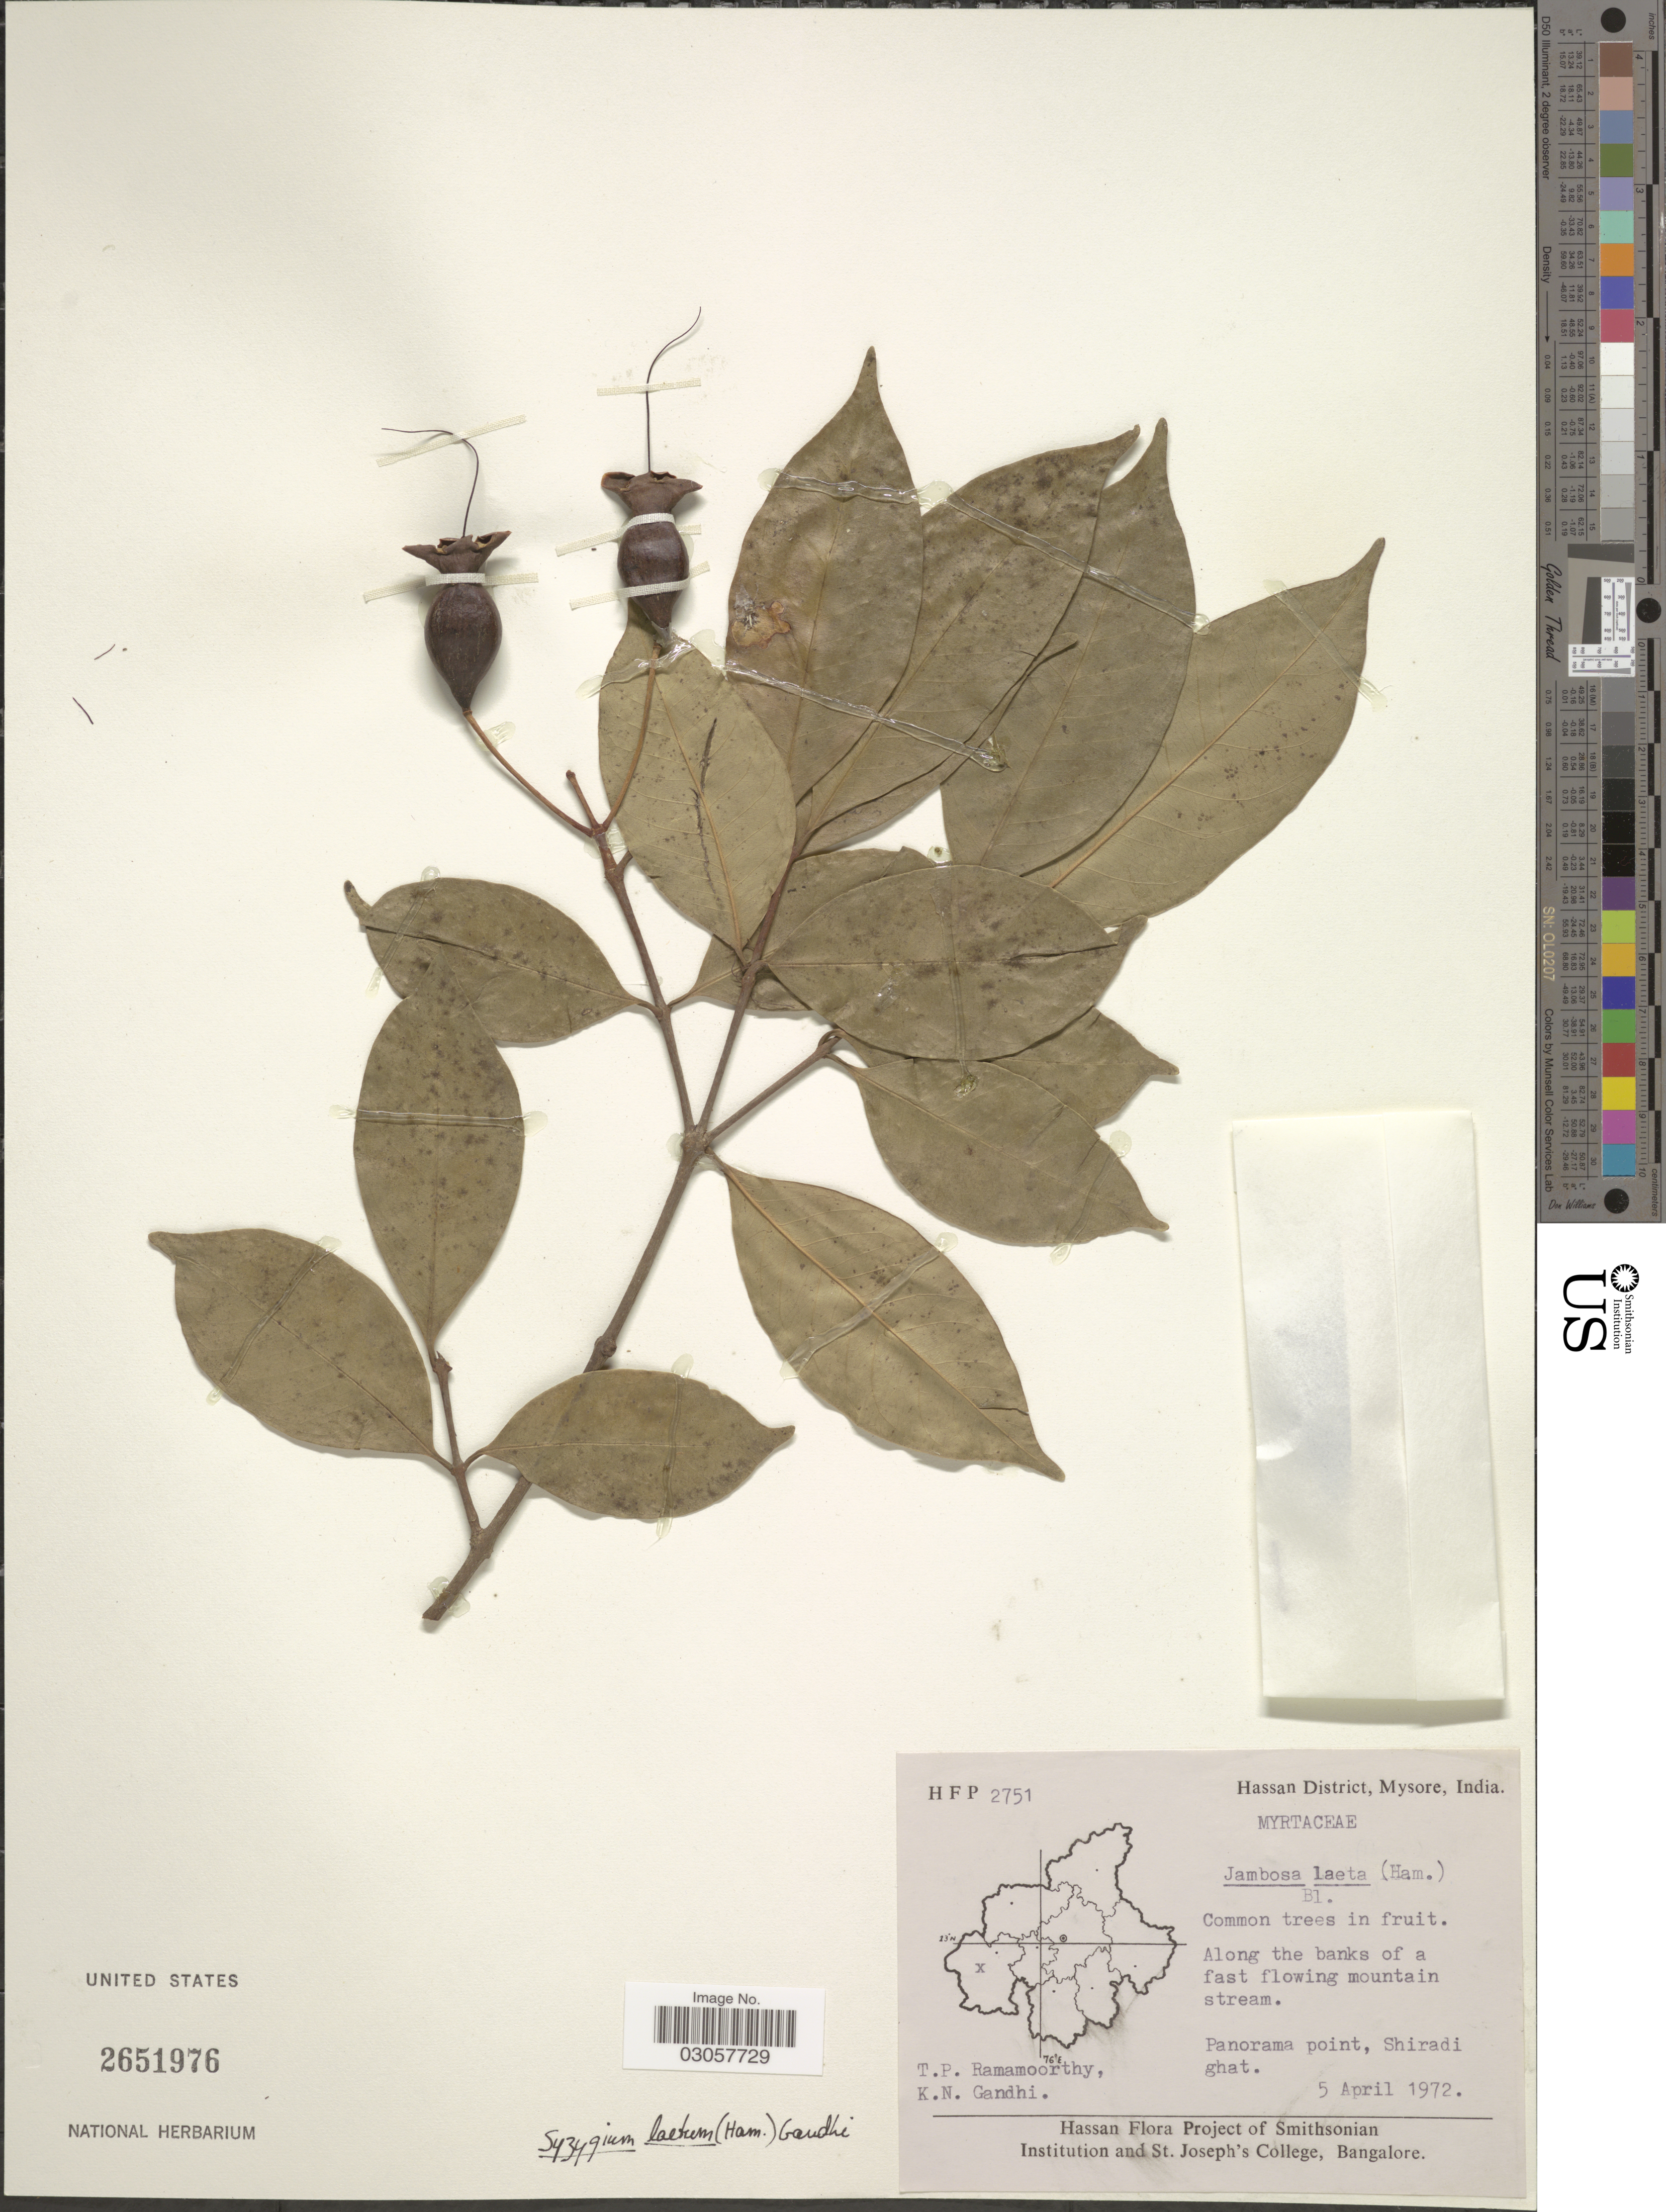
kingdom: Plantae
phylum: Tracheophyta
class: Magnoliopsida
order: Myrtales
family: Myrtaceae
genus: Syzygium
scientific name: Syzygium laetum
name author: (Buch.-Ham.) Gandhi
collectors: T. P. Ramamoorthy & K. N. Gandhi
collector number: HFP 2751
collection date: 1972-04-05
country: India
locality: Hassan District, Mysore. Panorama point, Shiradi ghat.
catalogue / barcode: US 2651976